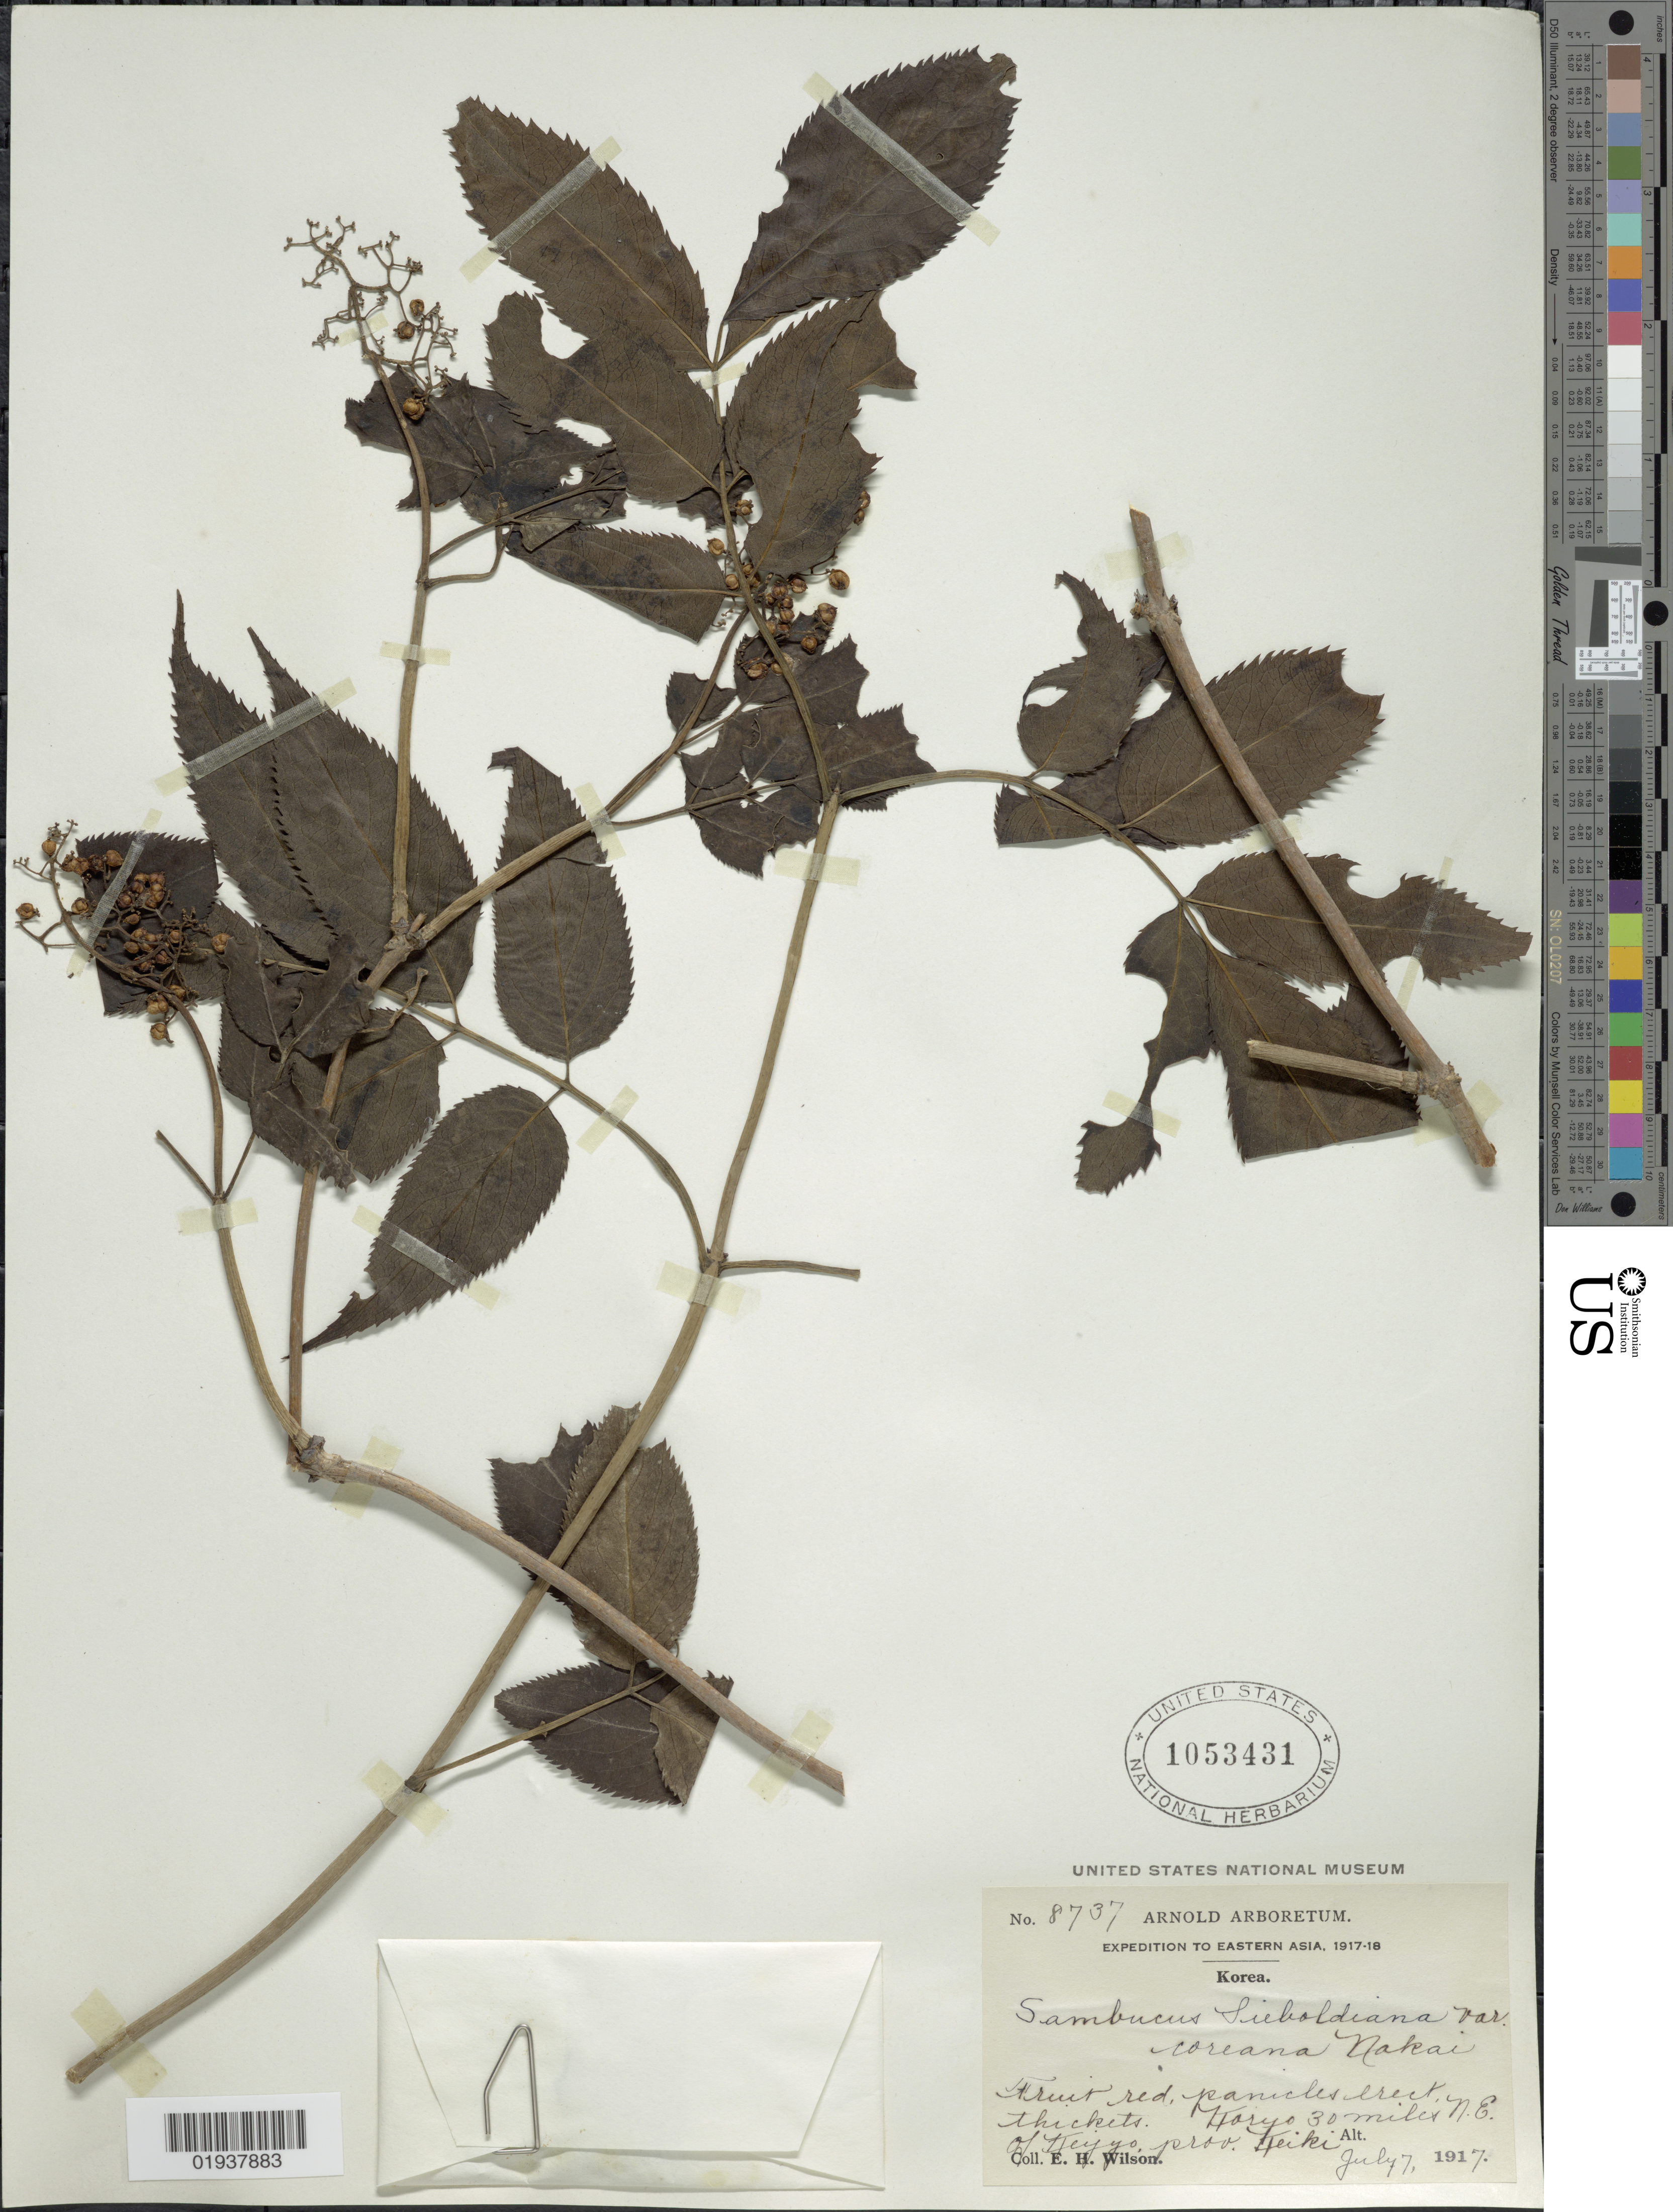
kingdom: Plantae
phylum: Tracheophyta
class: Magnoliopsida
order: Dipsacales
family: Viburnaceae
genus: Sambucus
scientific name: Sambucus racemosa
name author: L.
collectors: E. Wilson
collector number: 8737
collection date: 1917-07-07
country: South Korea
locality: Eastern Asia. Koiyo 3 miles N.E. of Keijyo, prov. Keiki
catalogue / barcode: US 10543431